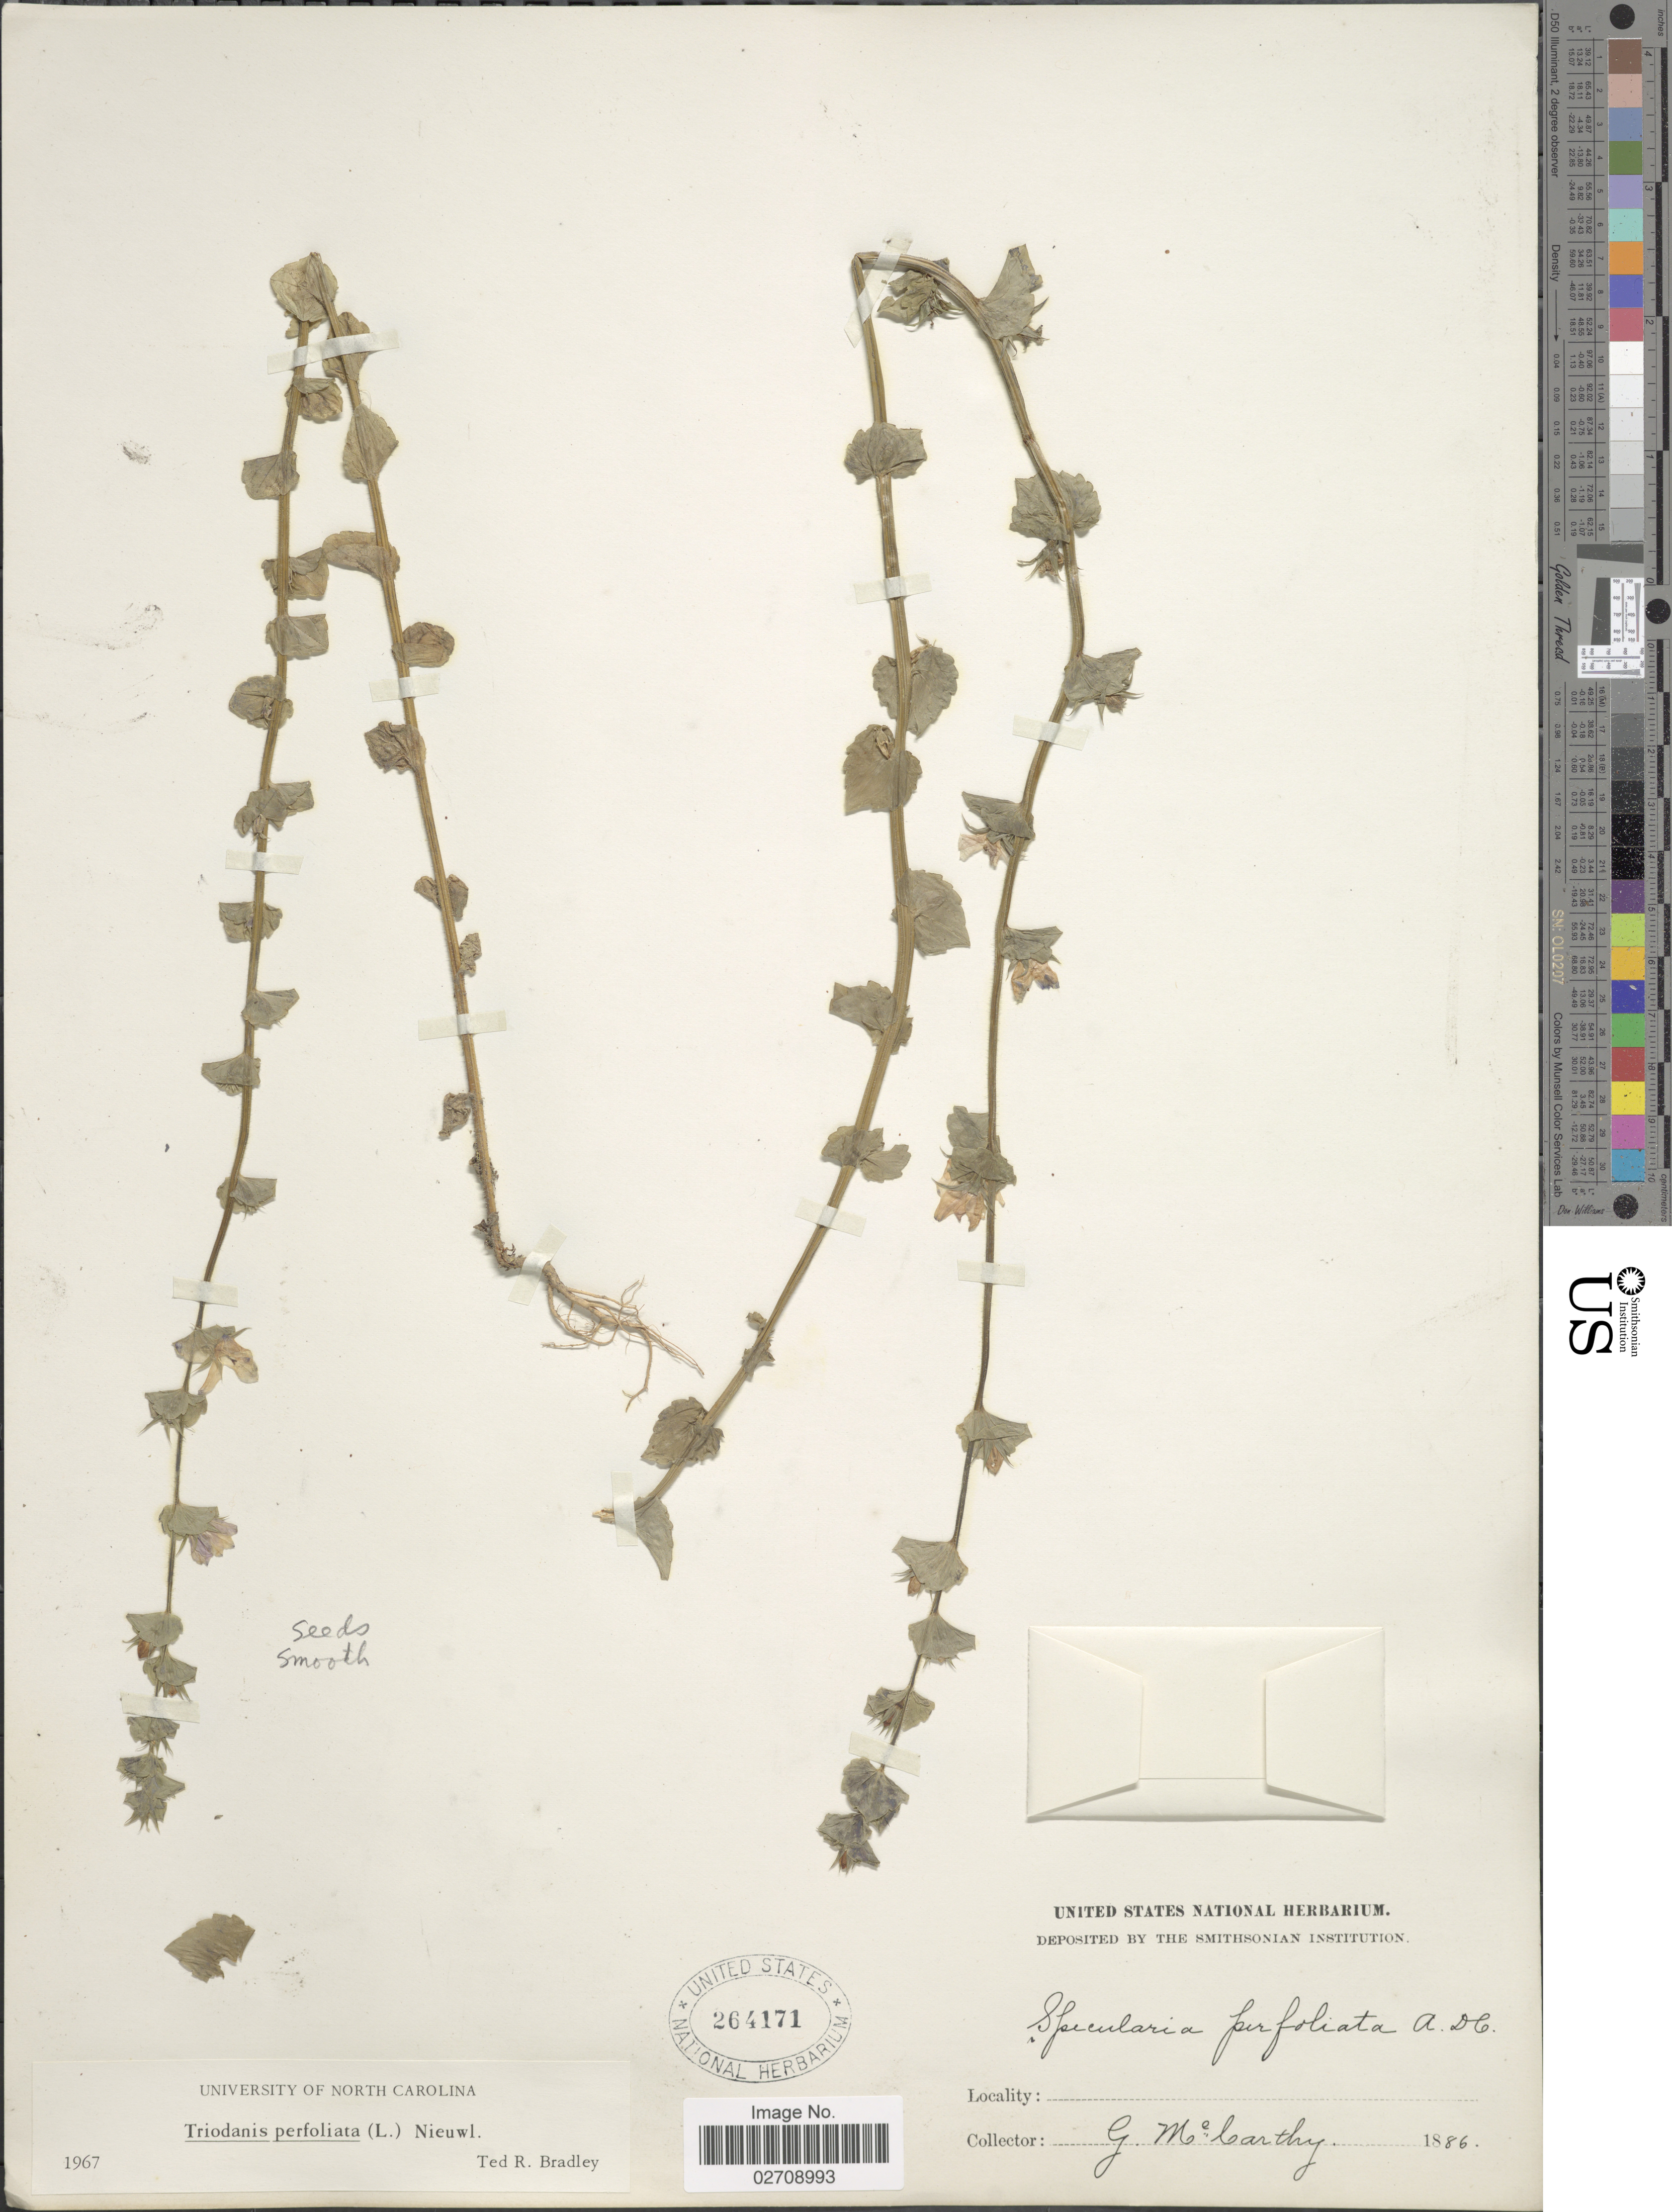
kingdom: Plantae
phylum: Tracheophyta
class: Magnoliopsida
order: Asterales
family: Campanulaceae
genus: Triodanis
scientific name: Triodanis perfoliata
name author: (L.) Nieuwl.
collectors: G. McCarthy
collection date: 1886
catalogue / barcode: US 264171